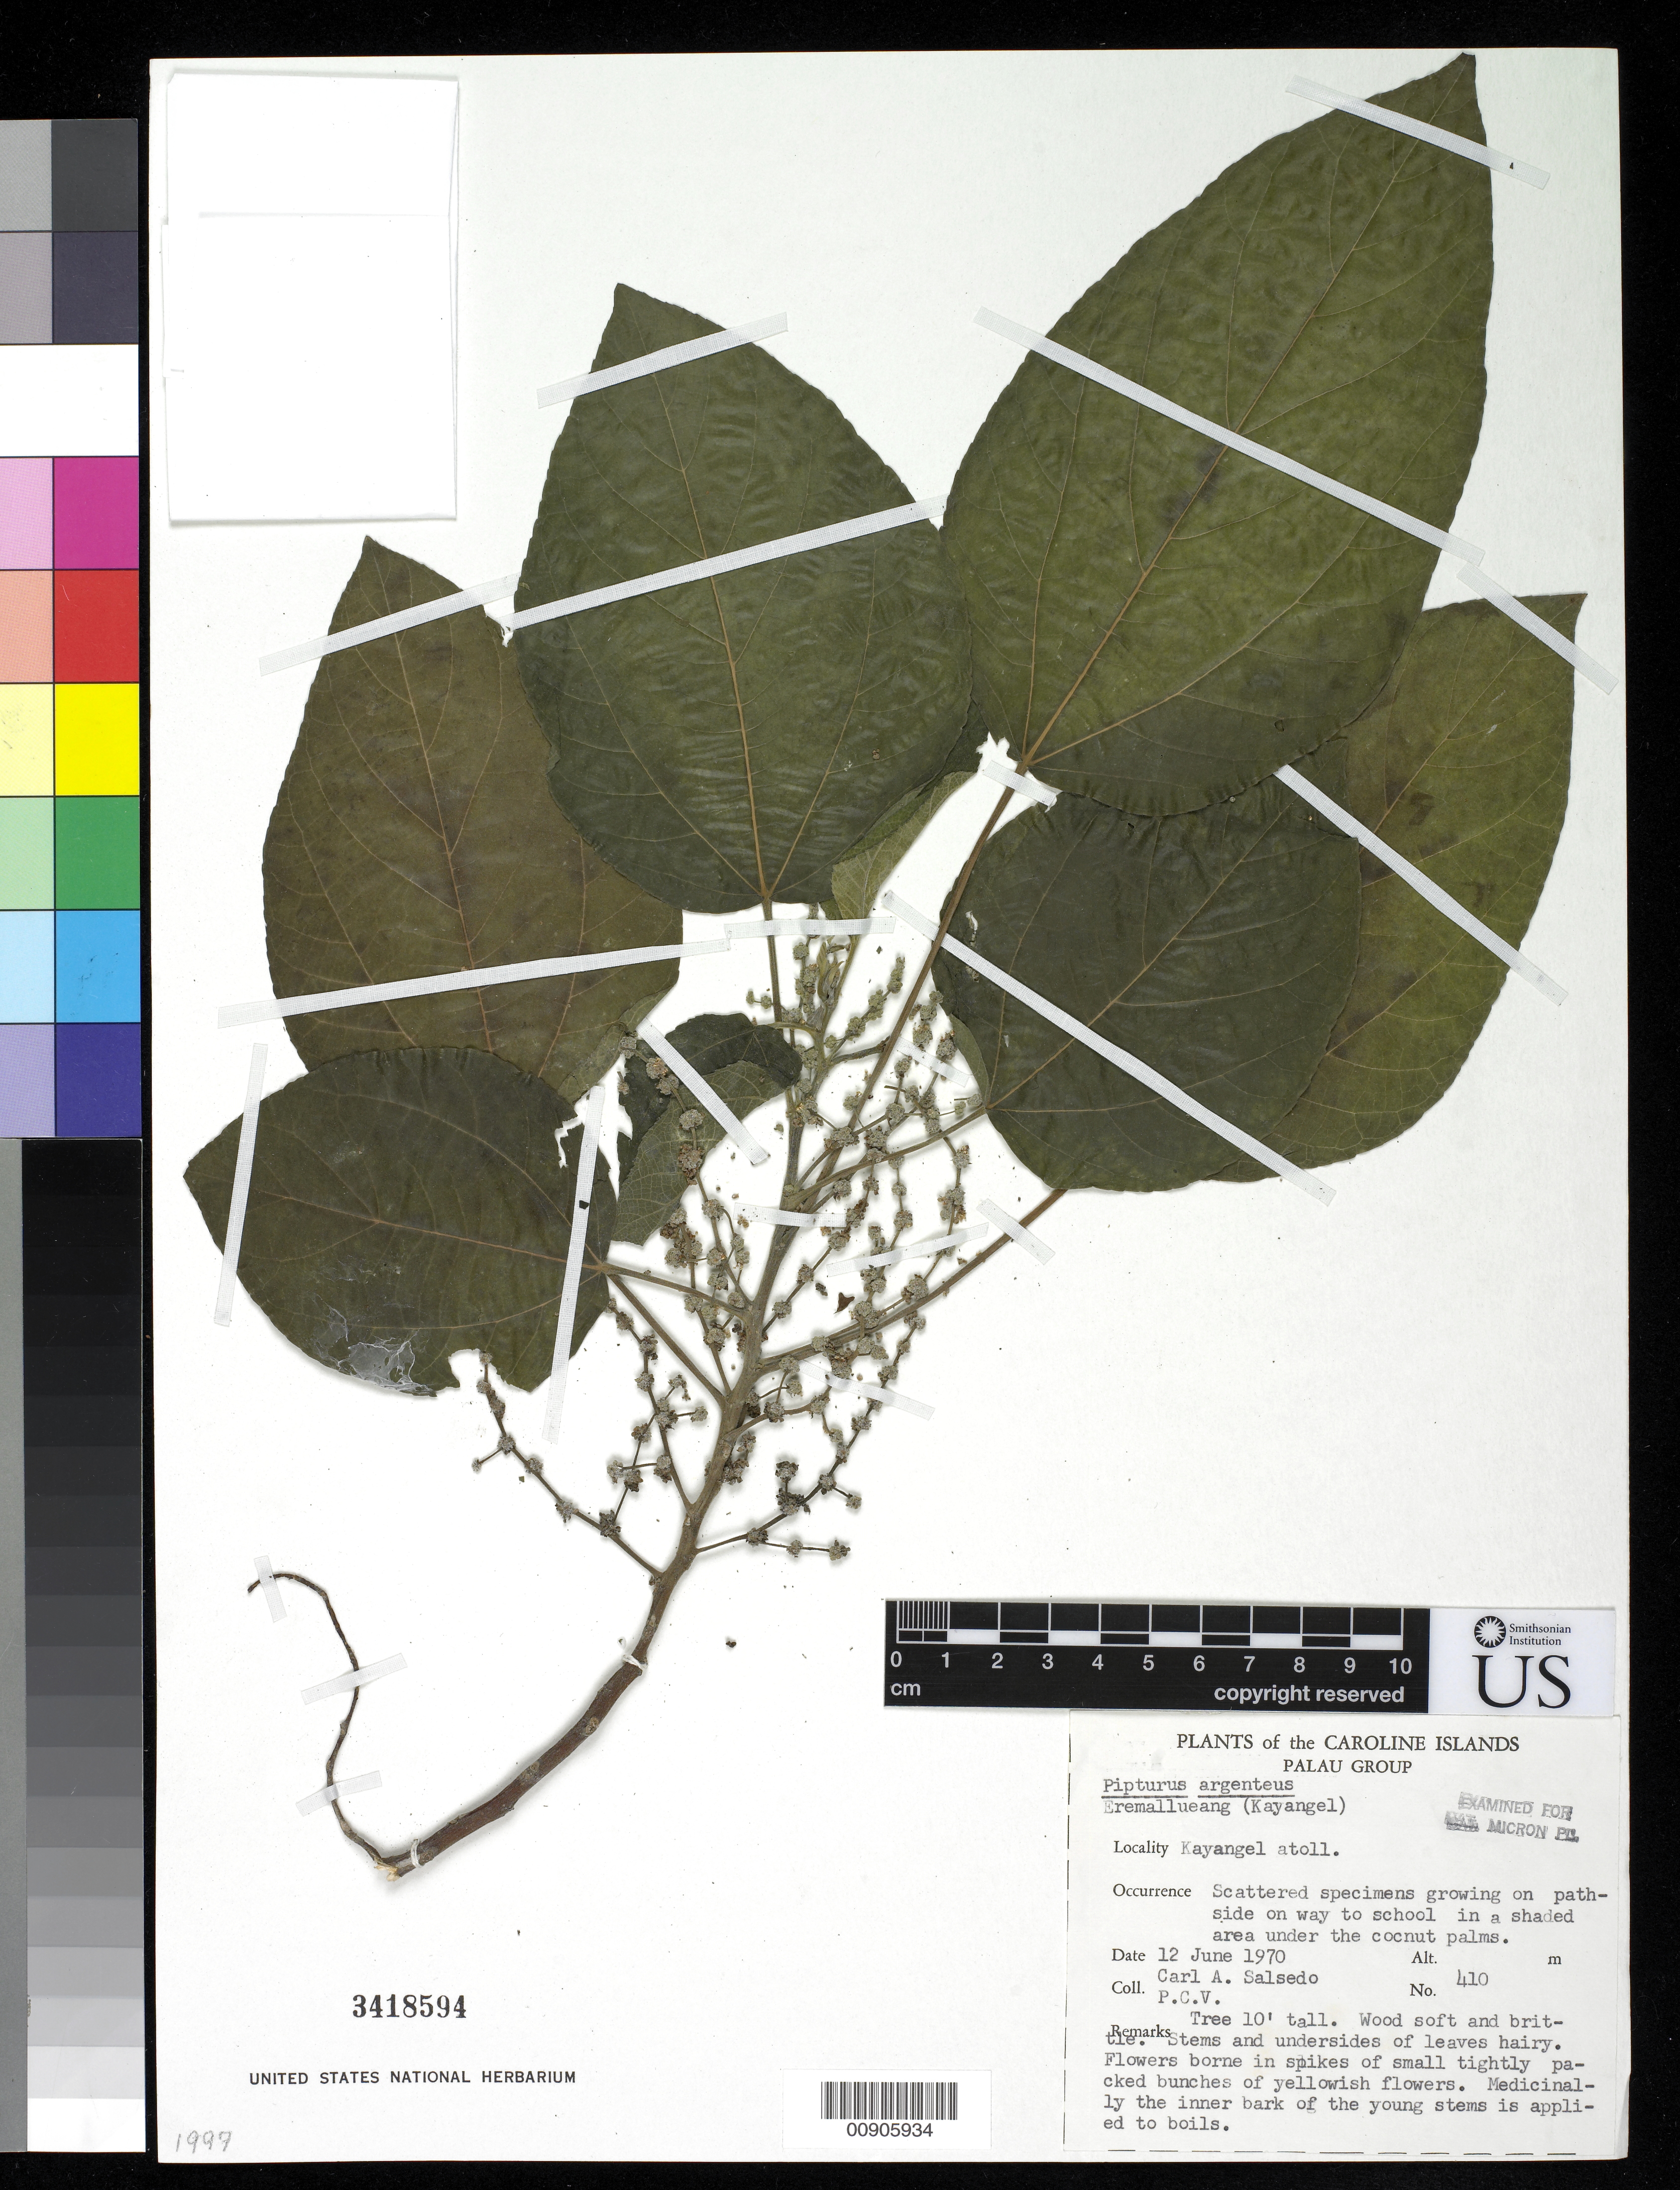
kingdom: Plantae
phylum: Tracheophyta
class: Magnoliopsida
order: Rosales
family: Urticaceae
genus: Pipturus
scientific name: Pipturus argenteus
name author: (G. Forst.) Wedd.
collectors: C.A. Salsedo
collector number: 410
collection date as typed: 12 Jun 1970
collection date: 1970-06-12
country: Palau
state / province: Kayangel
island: Ngcheangel [Kayangel] Atoll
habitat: Scattered specimens growing on pathside on way to school in a shaded area under coconut palms.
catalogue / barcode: US 3418594